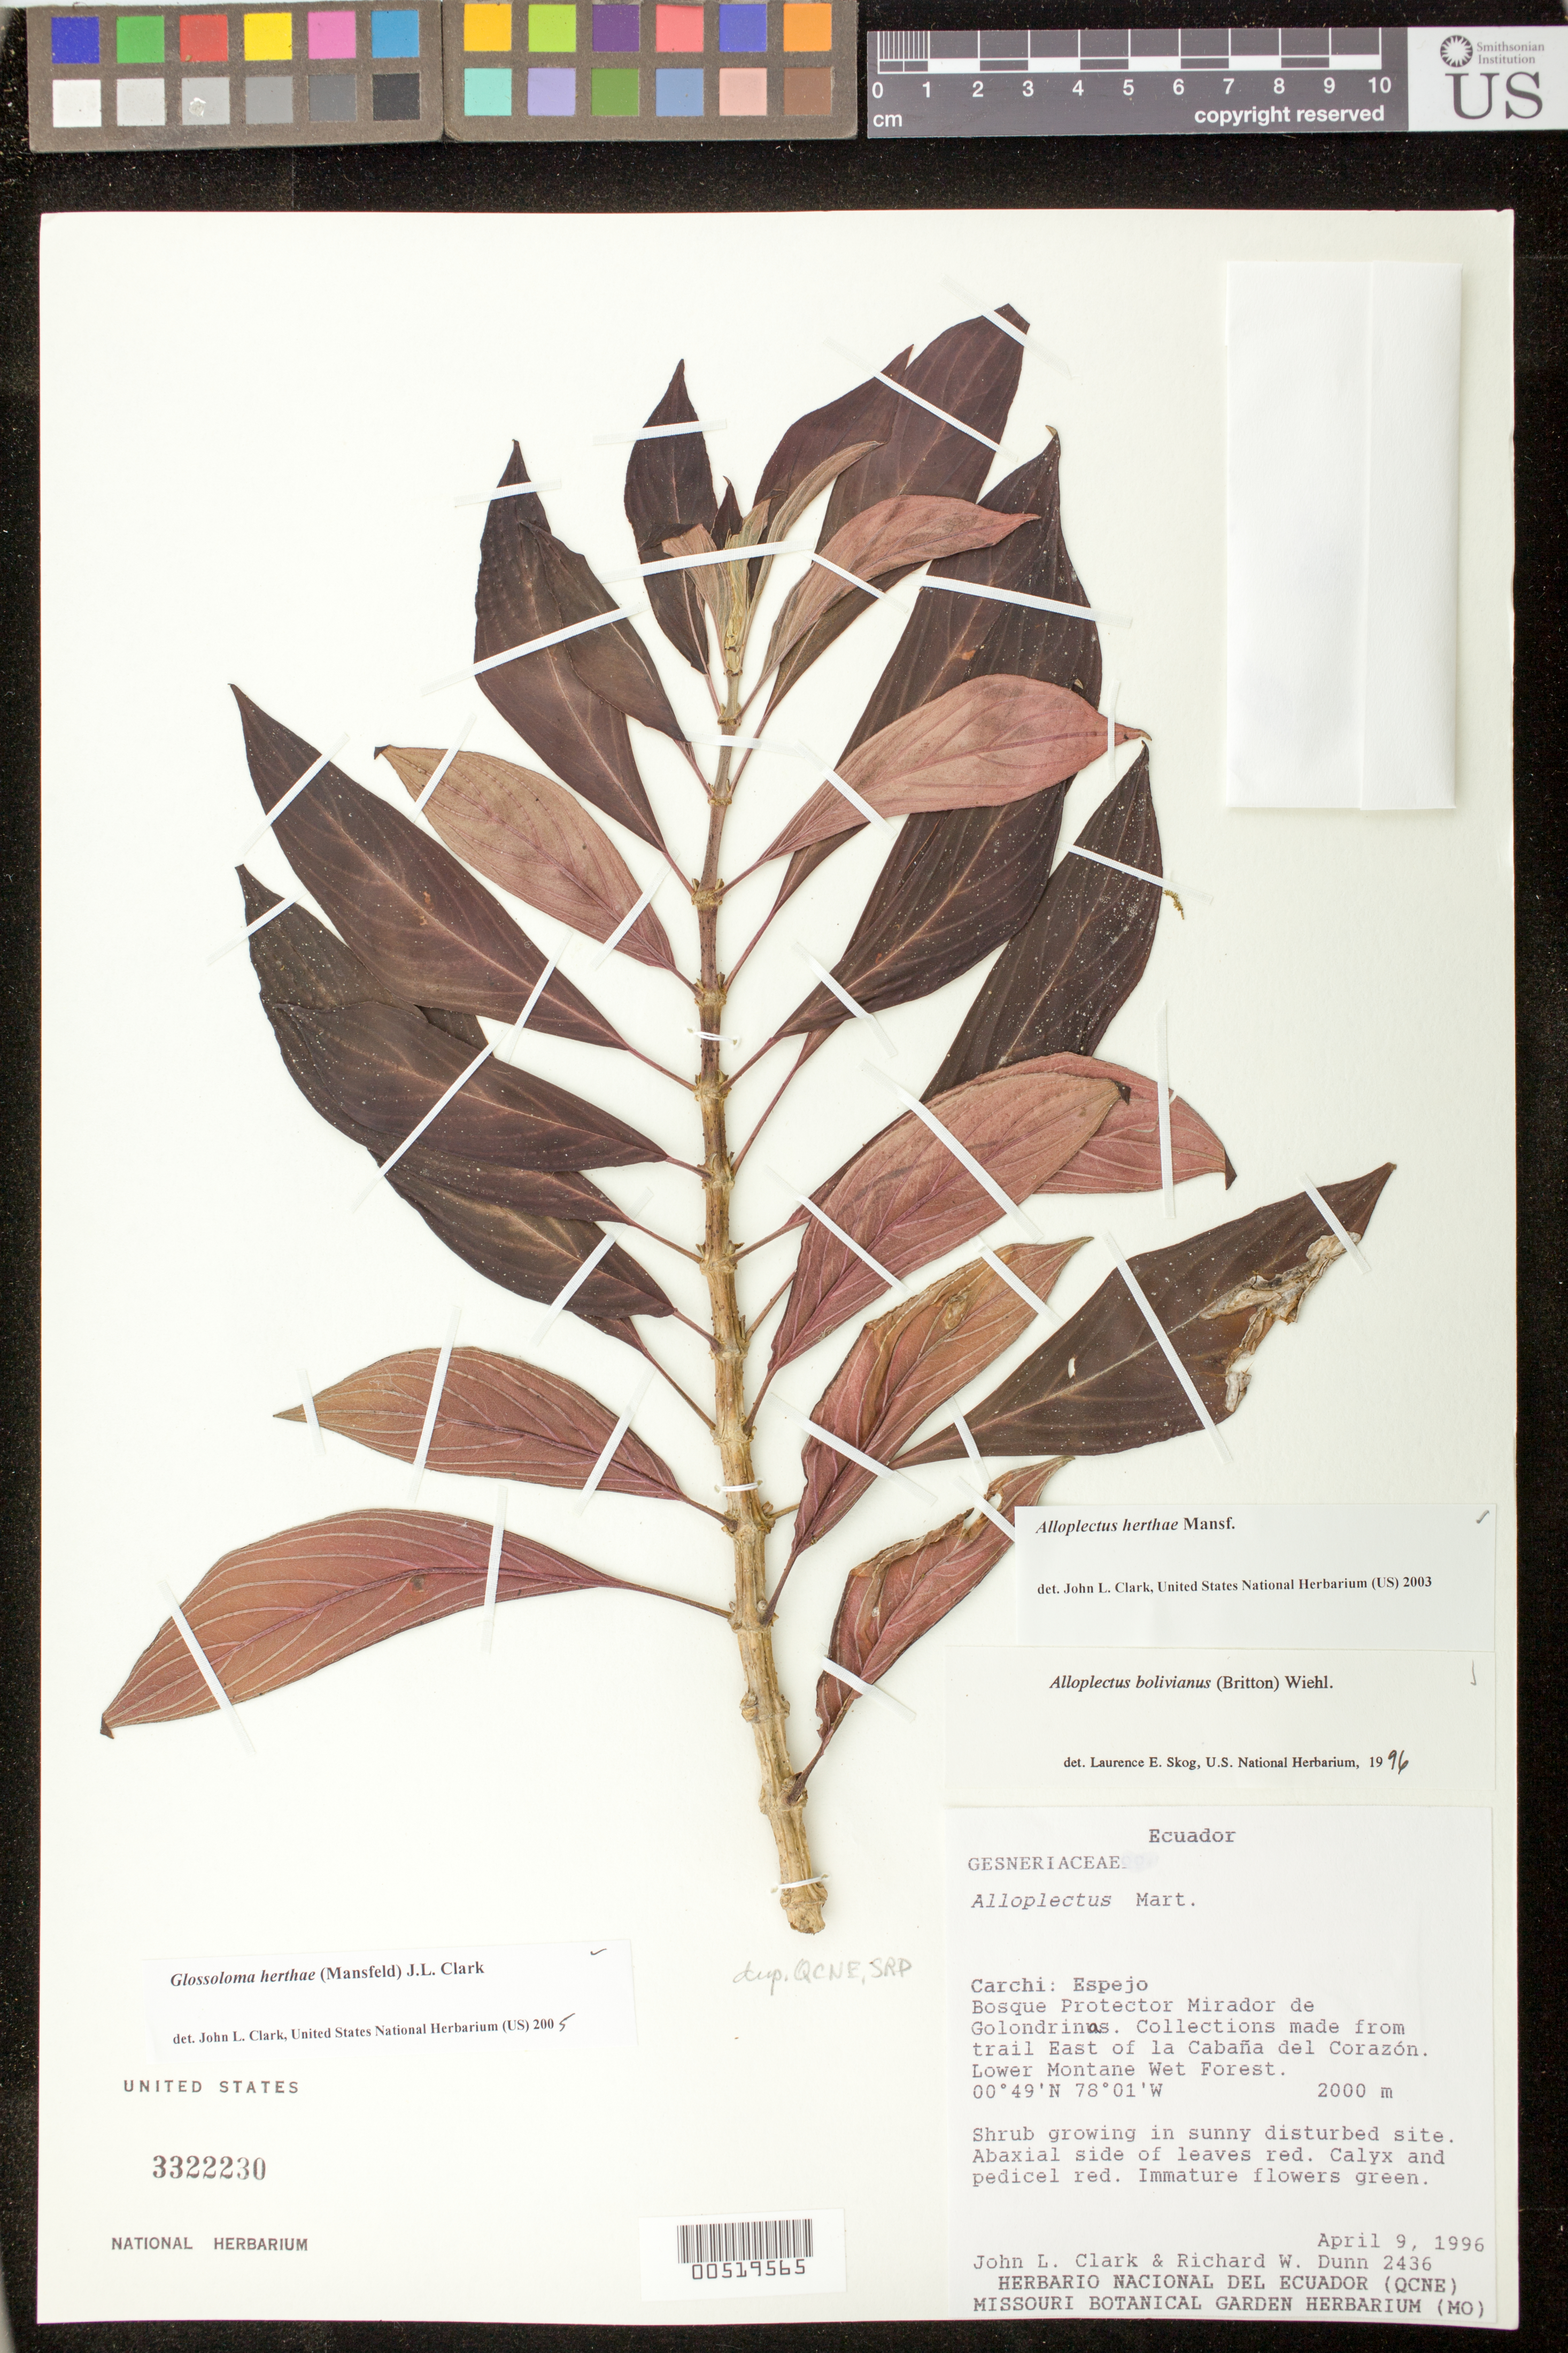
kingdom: Plantae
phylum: Tracheophyta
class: Magnoliopsida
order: Lamiales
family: Gesneriaceae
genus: Glossoloma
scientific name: Glossoloma herthae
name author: (Mansf.) J.L. Clark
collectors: J. L. Clark & R. Dunn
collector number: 2436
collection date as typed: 09 Apr 1996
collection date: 1996-04-09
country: Ecuador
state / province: Carchi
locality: Espejo; Bosque Protector Mirador de Golondrinas; trail E of la Cabaña del Corazón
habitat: Lower montane wet forest; growing in sunny disturbed site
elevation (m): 2000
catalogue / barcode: US 3322230